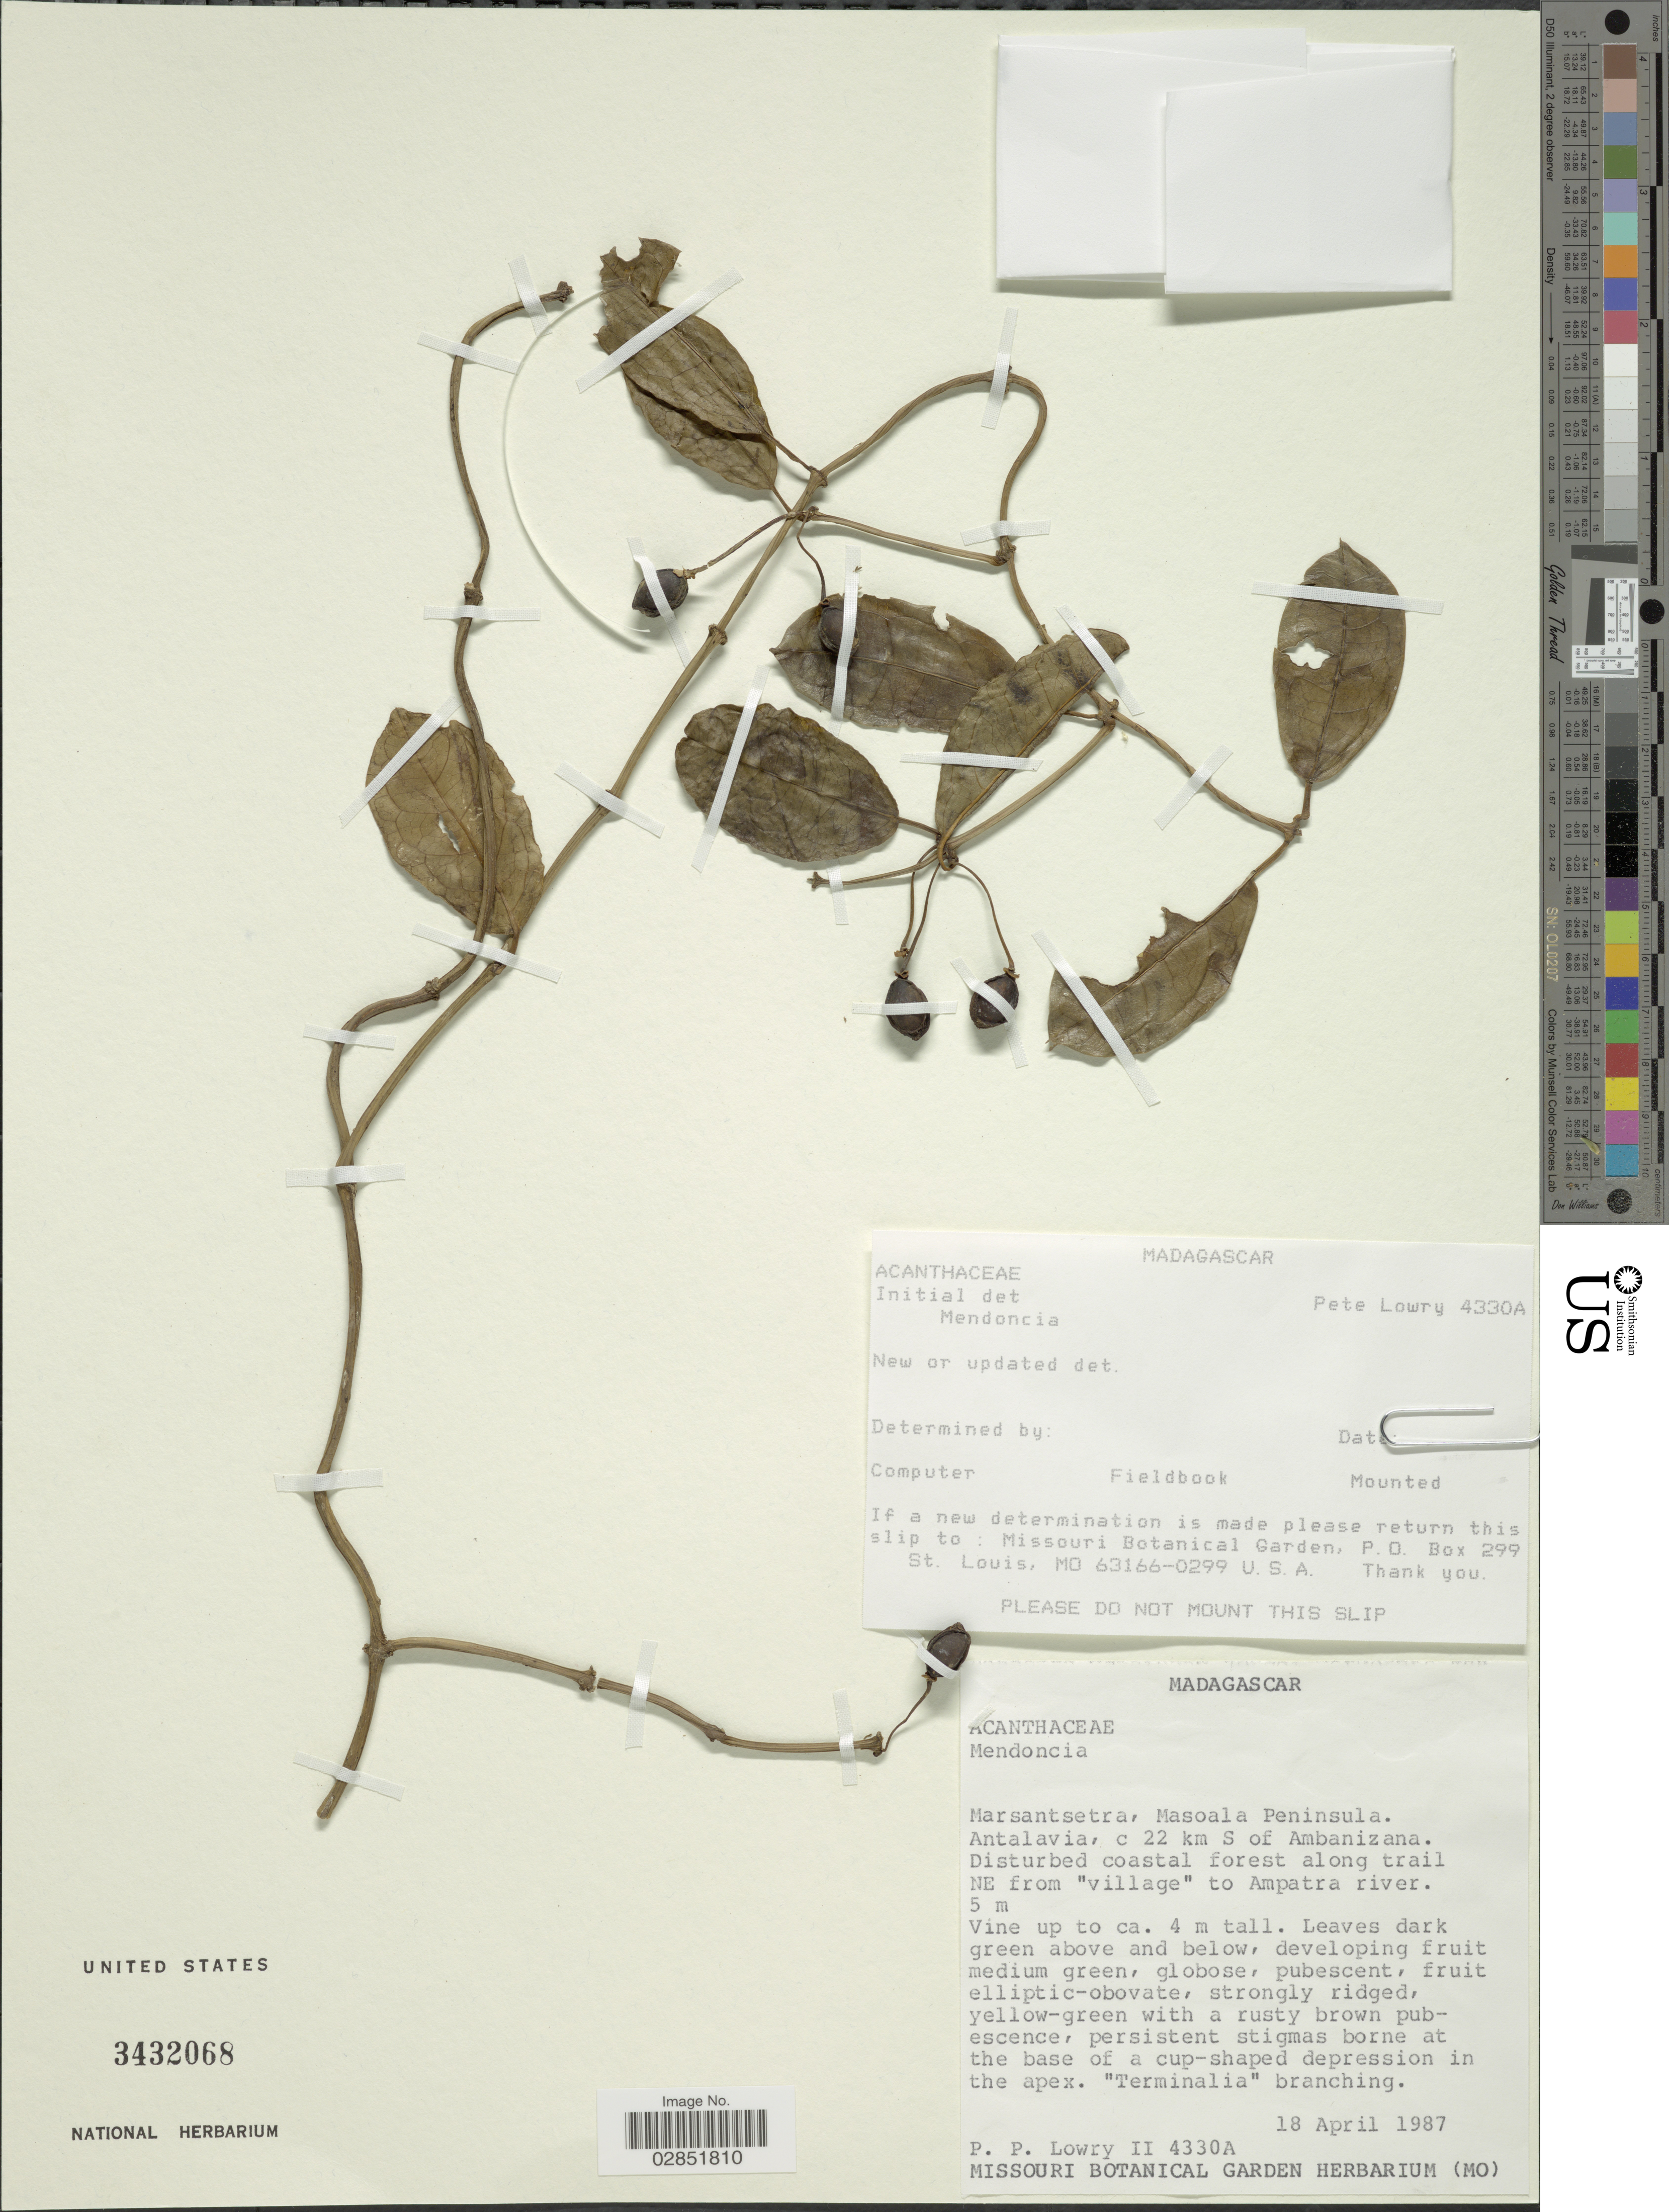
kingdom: Plantae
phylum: Tracheophyta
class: Magnoliopsida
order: Lamiales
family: Acanthaceae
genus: Mendoncia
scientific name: Mendoncia sp.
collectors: P. P. Lowry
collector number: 4330A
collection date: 1987-04-18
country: Madagascar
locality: Marsantsetra, Masoala Peninsula. Antalavia, c 22 km S of Ambanizana. Disturbed coastal forest along trail NE from "village" to Ampatra river.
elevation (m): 5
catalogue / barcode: US 3432068